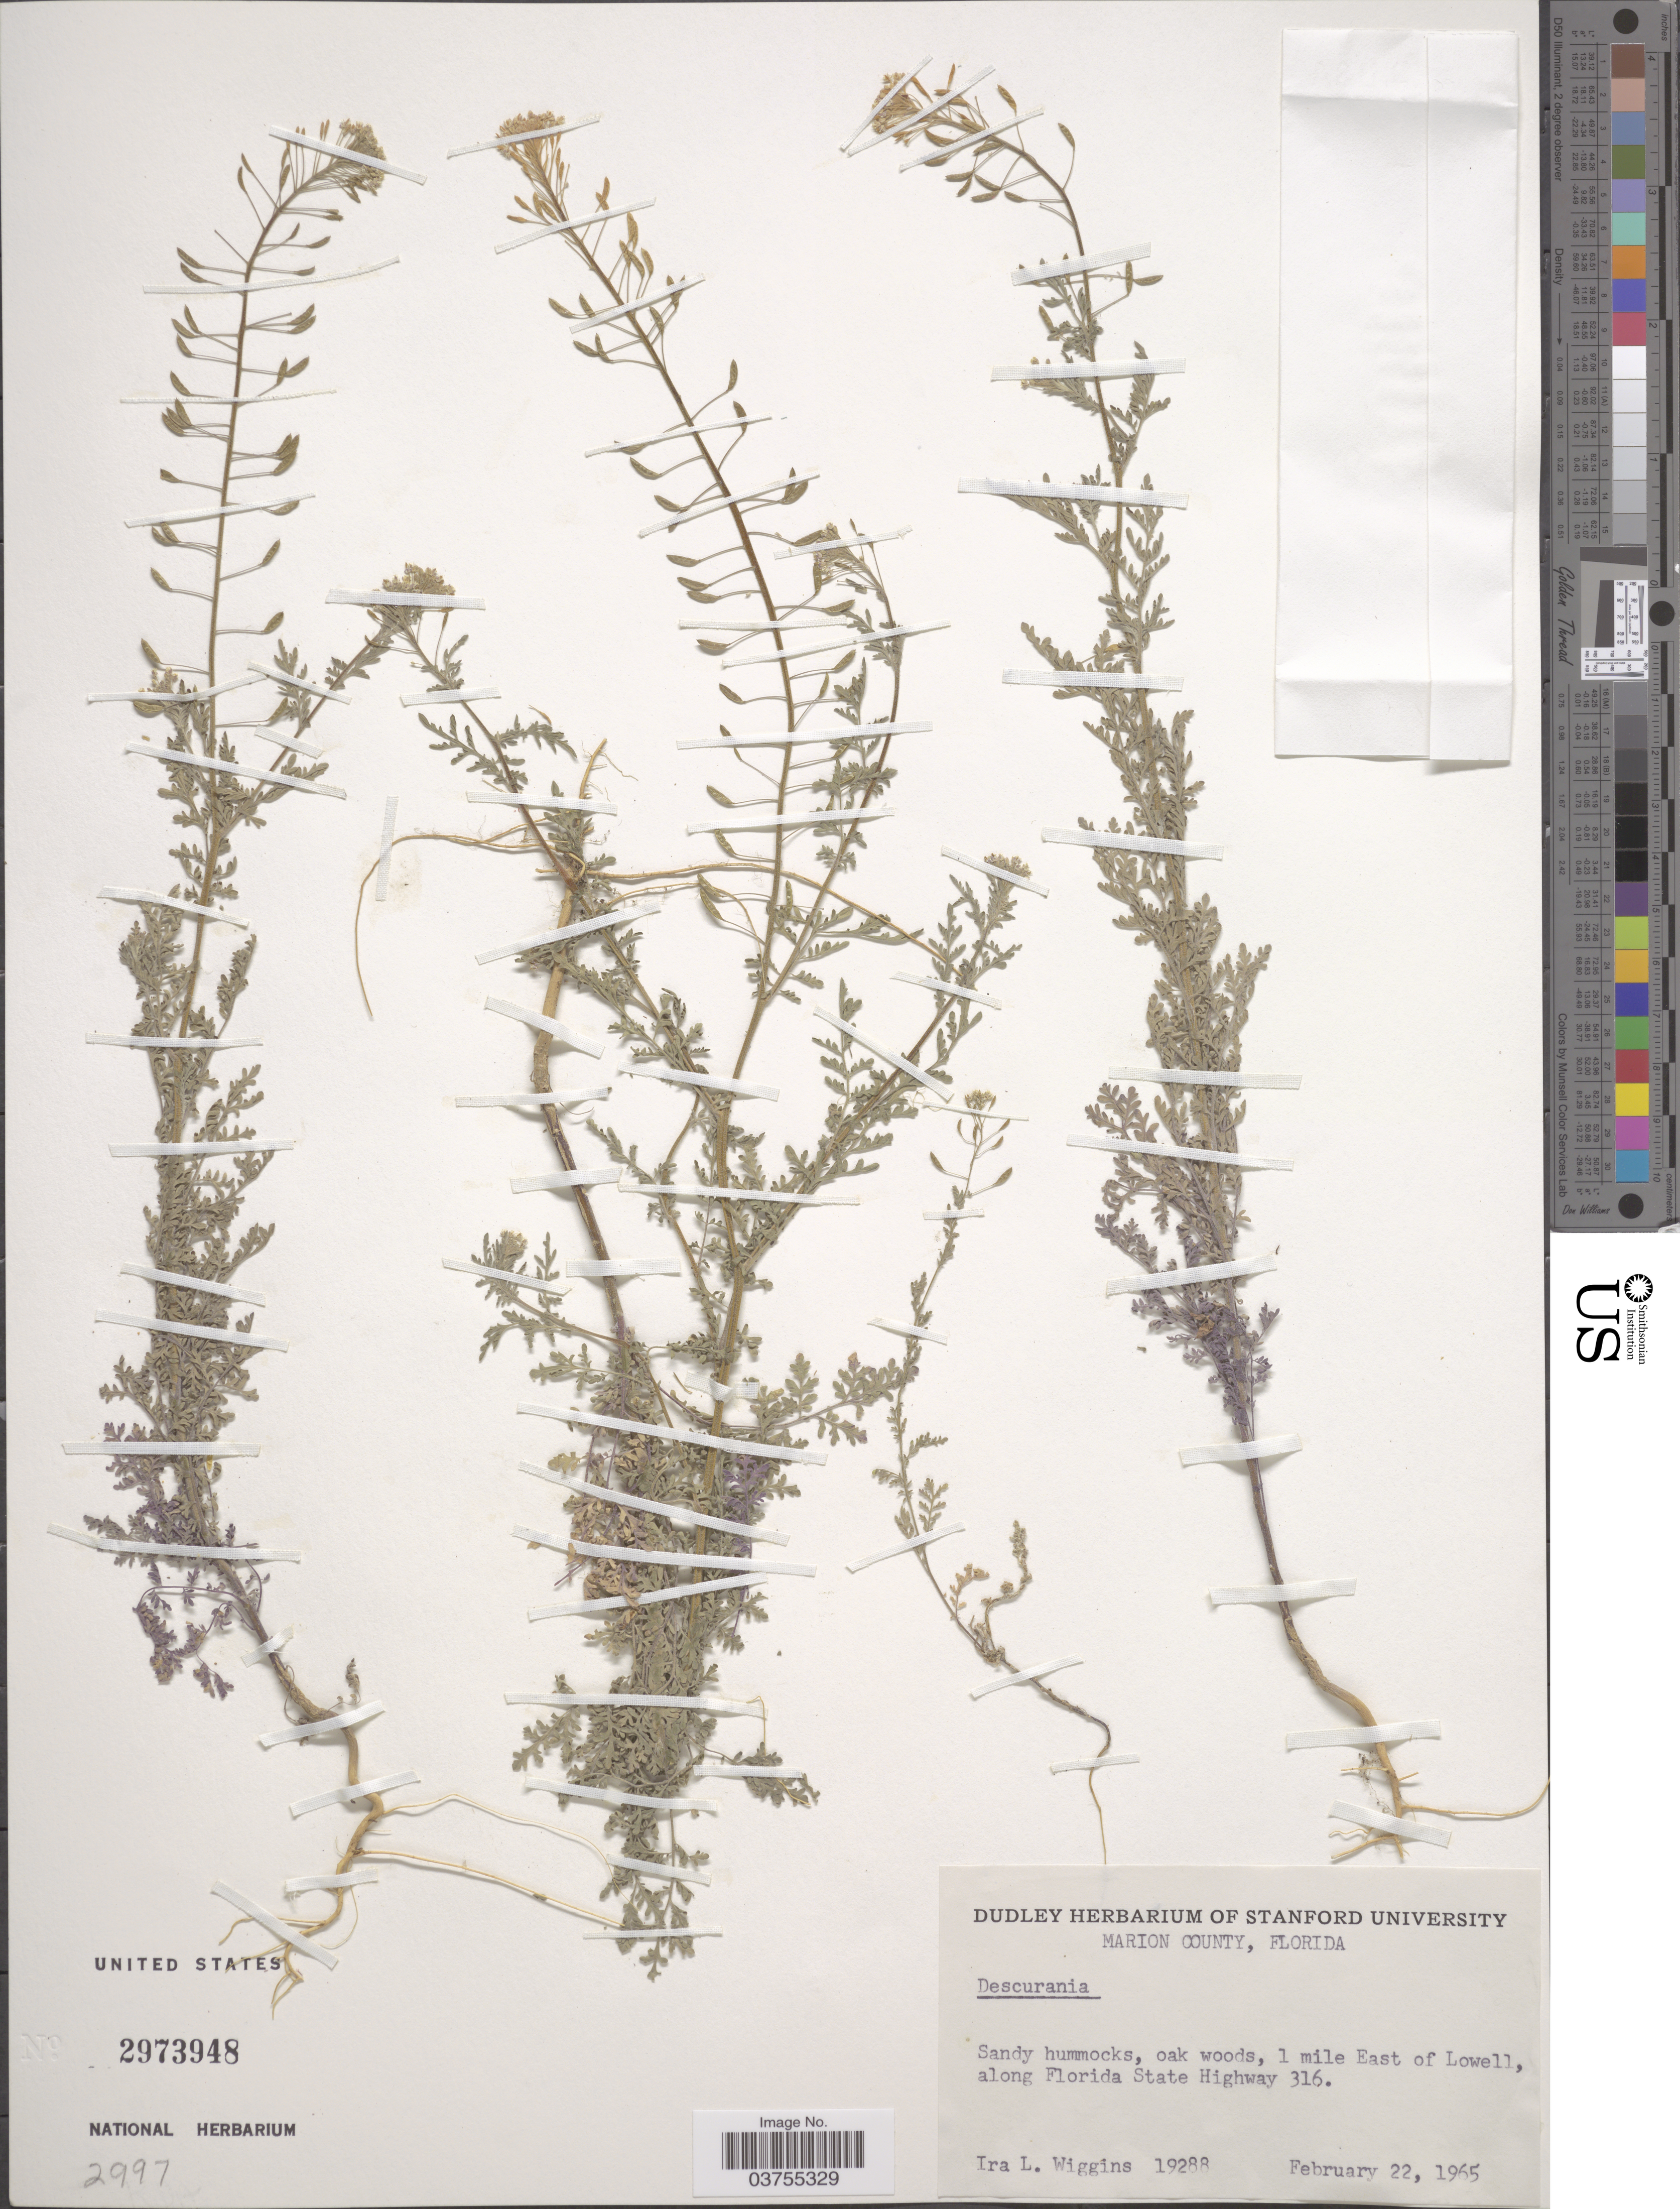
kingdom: Plantae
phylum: Tracheophyta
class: Magnoliopsida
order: Brassicales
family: Brassicaceae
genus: Descurainia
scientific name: Descurainia sp.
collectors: I. L. Wiggins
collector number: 19288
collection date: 1965-02-22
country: United States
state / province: Florida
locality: Marion County. Sandy hummocks, oak woods, 1 mile East of Lowell, along Florida State Highway 316.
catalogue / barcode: US 2973948